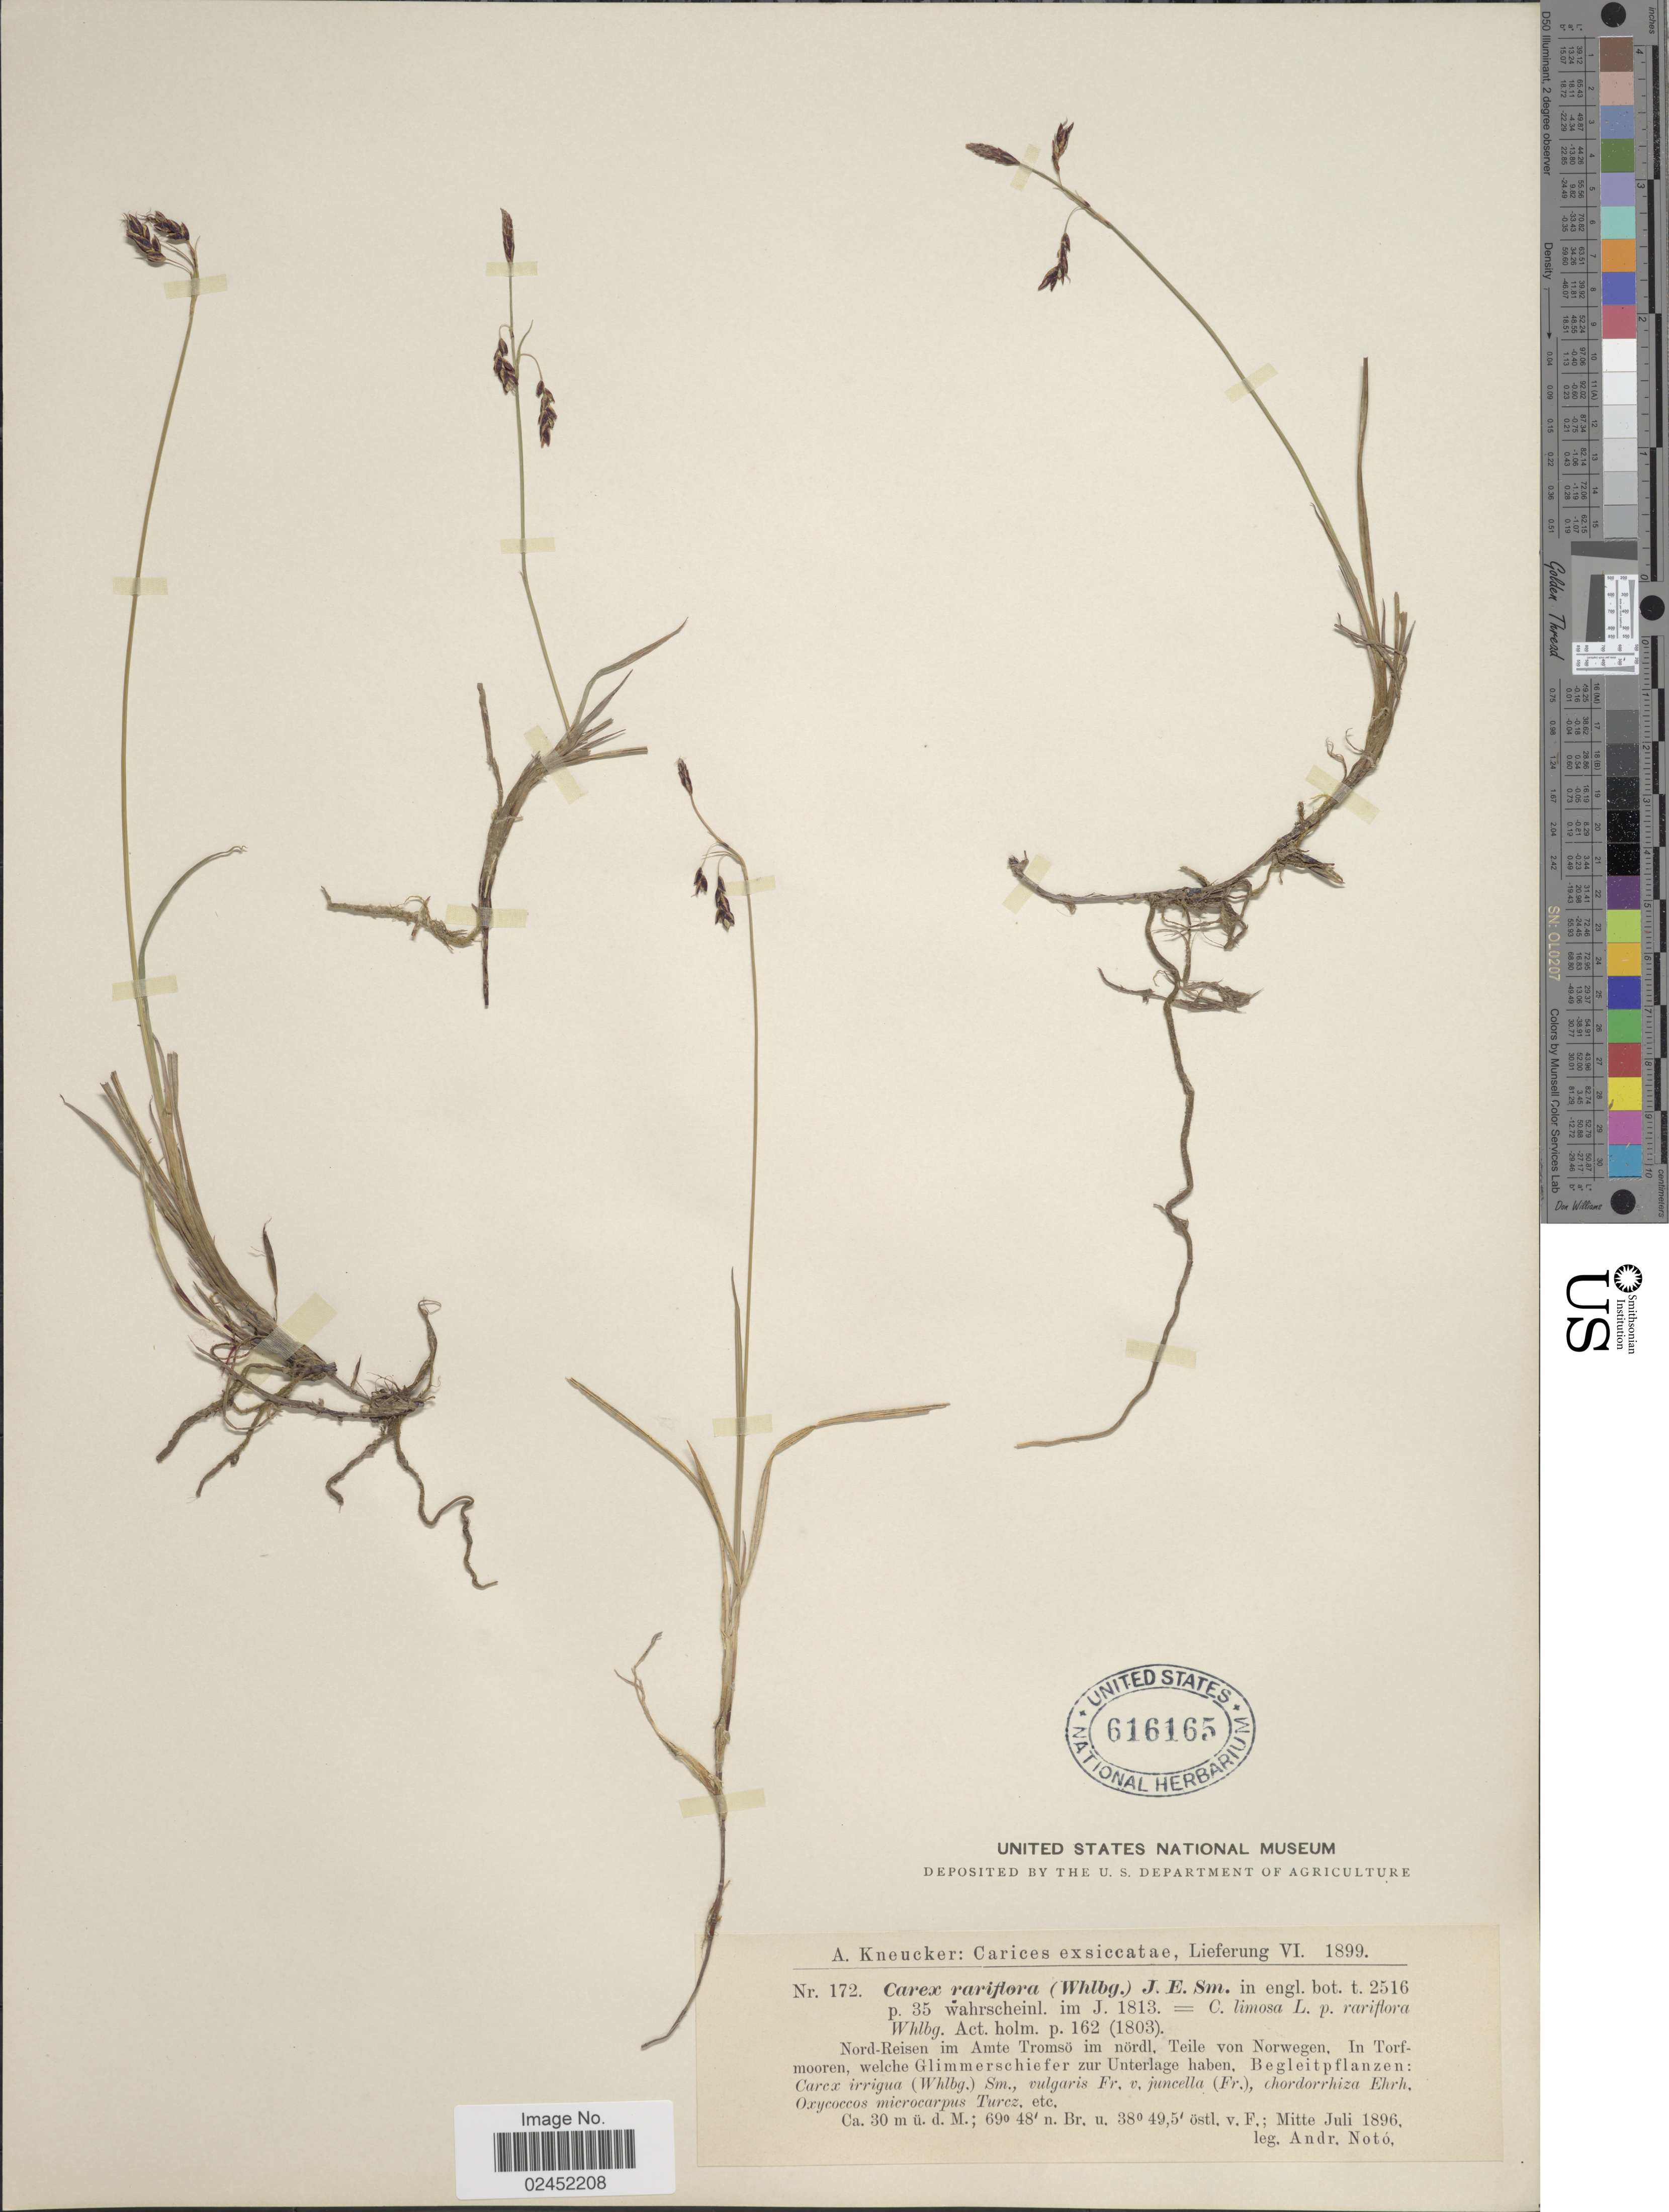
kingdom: Plantae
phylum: Tracheophyta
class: Liliopsida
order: Poales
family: Cyperaceae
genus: Carex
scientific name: Carex rariflora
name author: (Wahlenb.) Sm.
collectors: A. Noto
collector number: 172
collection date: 1896-07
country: Norway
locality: Nord-Reisen im amte Tromso im nordl. Teile von Norwegenm, In Torfmooren, welche Glimmerschiefer zur Unterlage haben.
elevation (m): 30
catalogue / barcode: US 616165